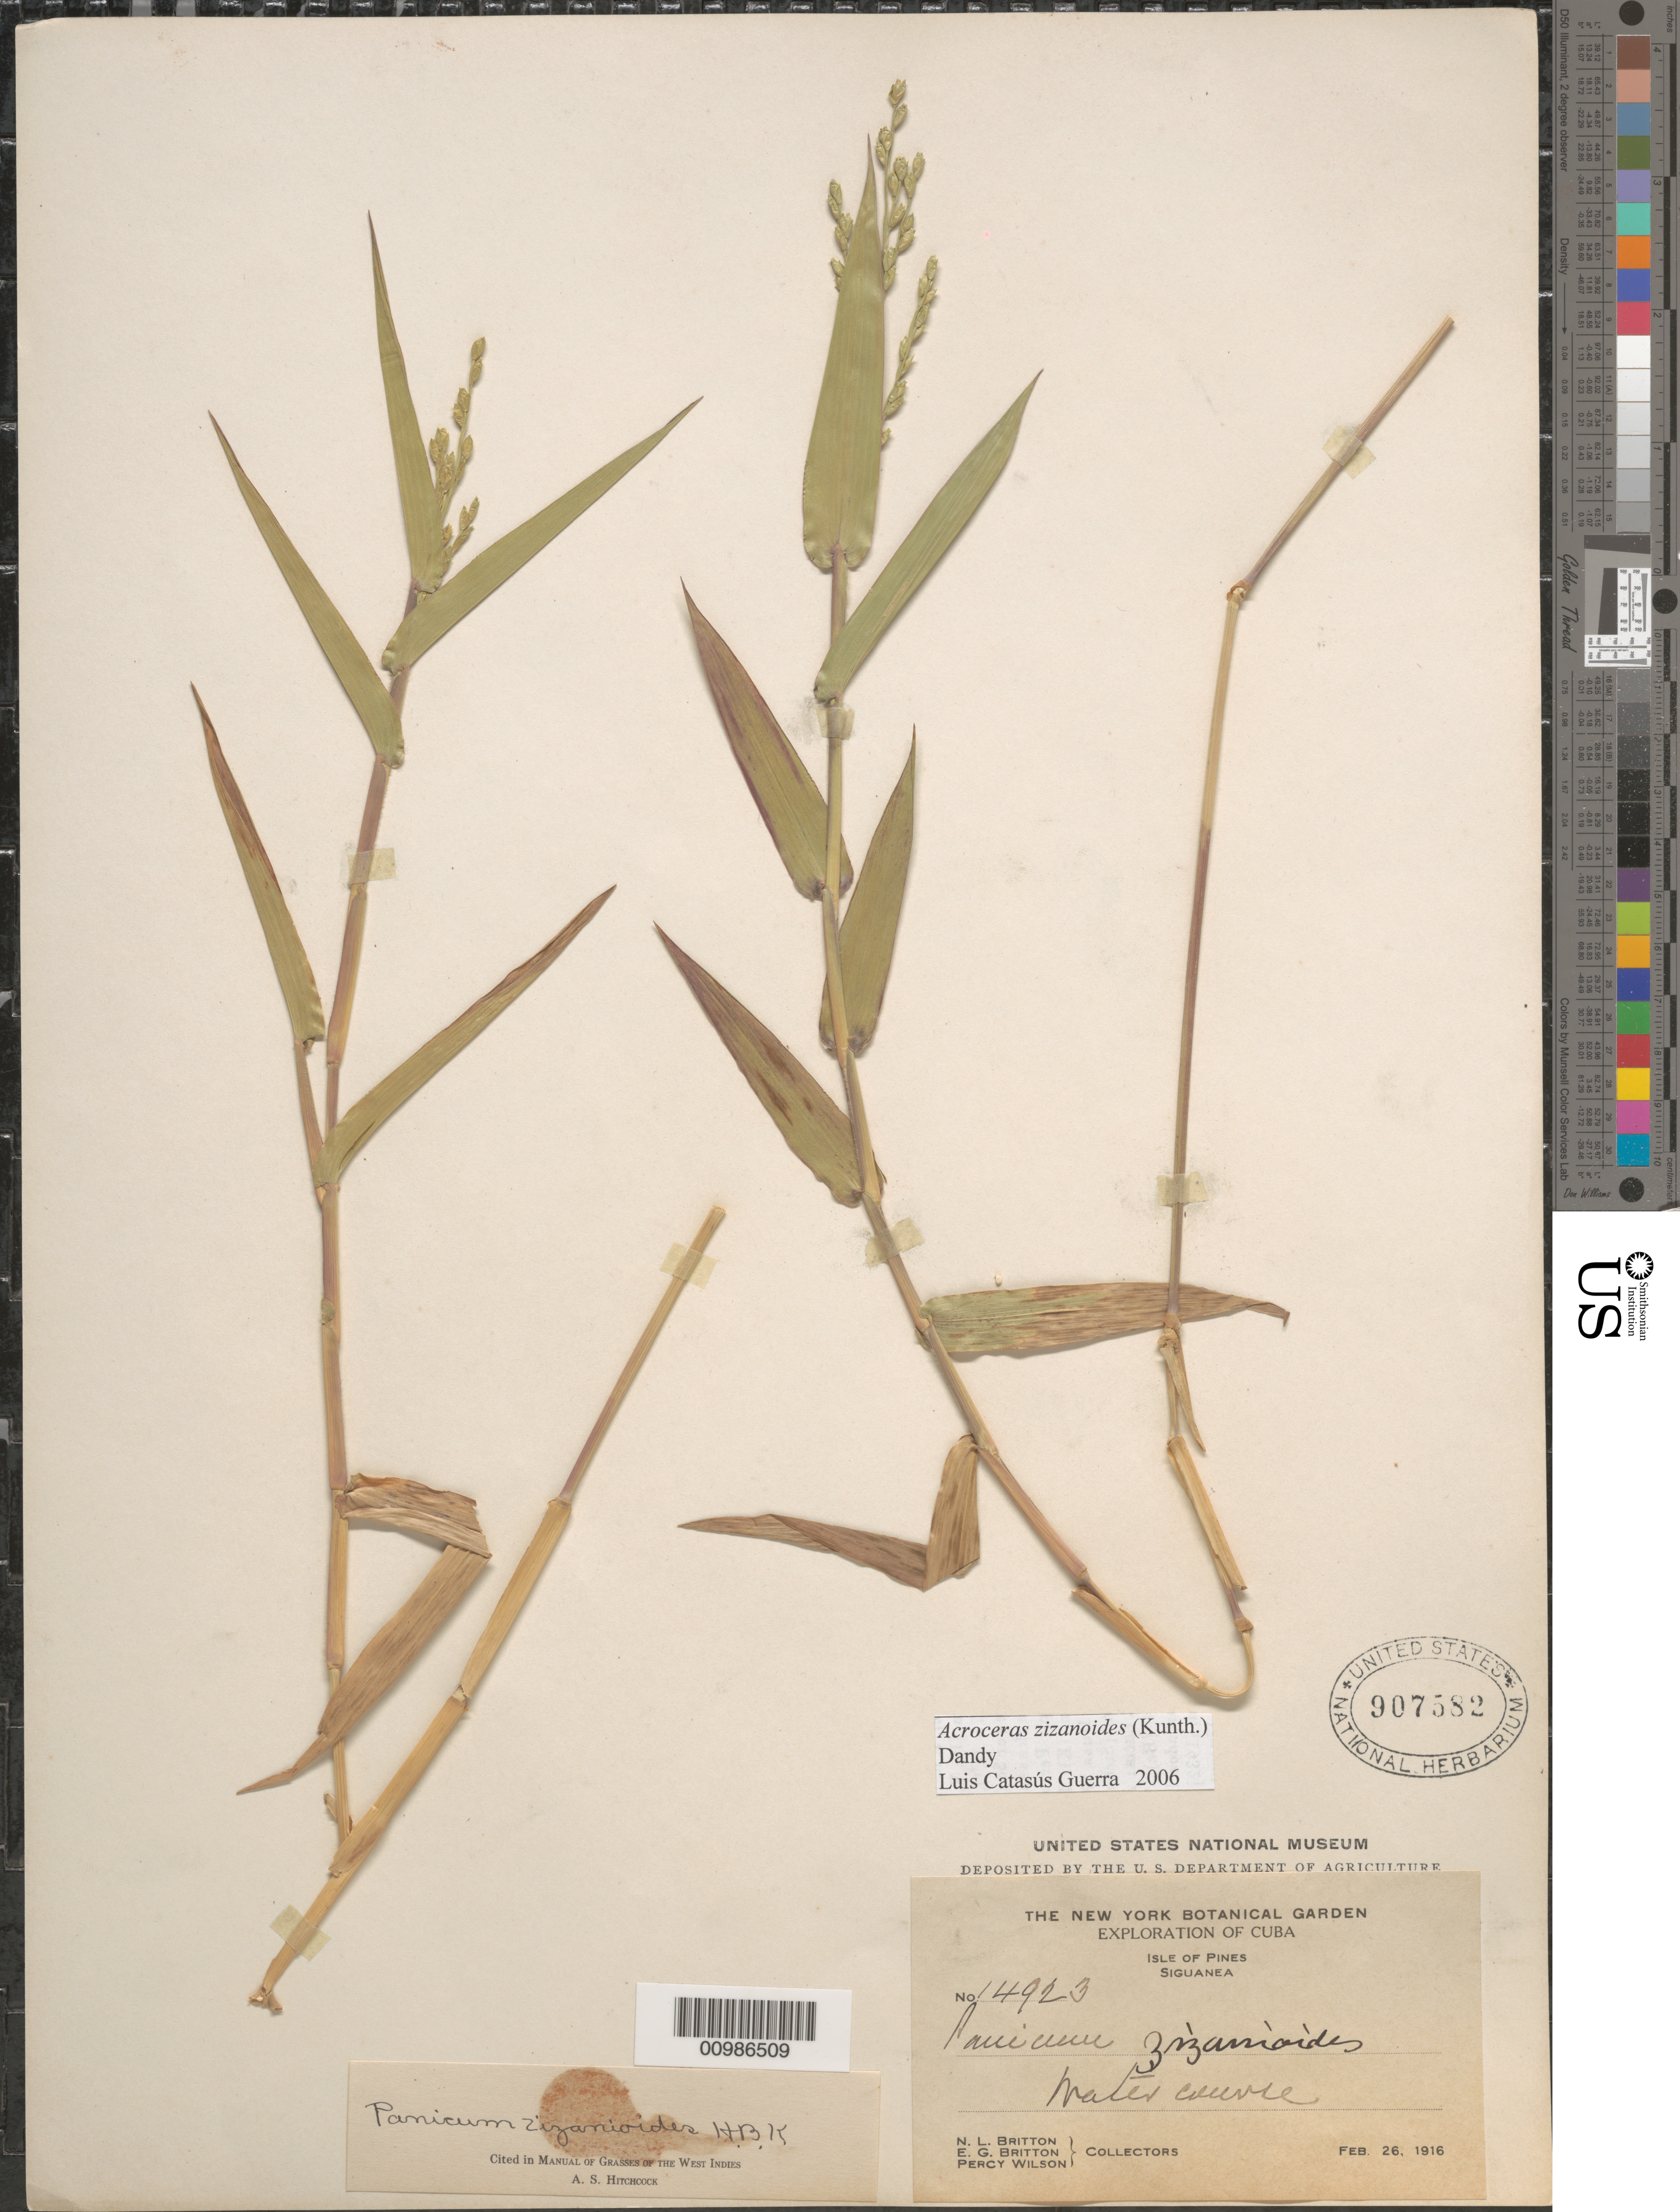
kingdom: Plantae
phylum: Tracheophyta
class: Liliopsida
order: Poales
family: Poaceae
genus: Acroceras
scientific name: Acroceras zizanioides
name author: (Kunth) Dandy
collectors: N. Britton, E. G. Britton & P. Wilson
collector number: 14923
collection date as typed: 26 Feb 1916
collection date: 1916-02-26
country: Cuba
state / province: Isla de la Juventud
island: Isla de la Juventud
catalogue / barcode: US 907582